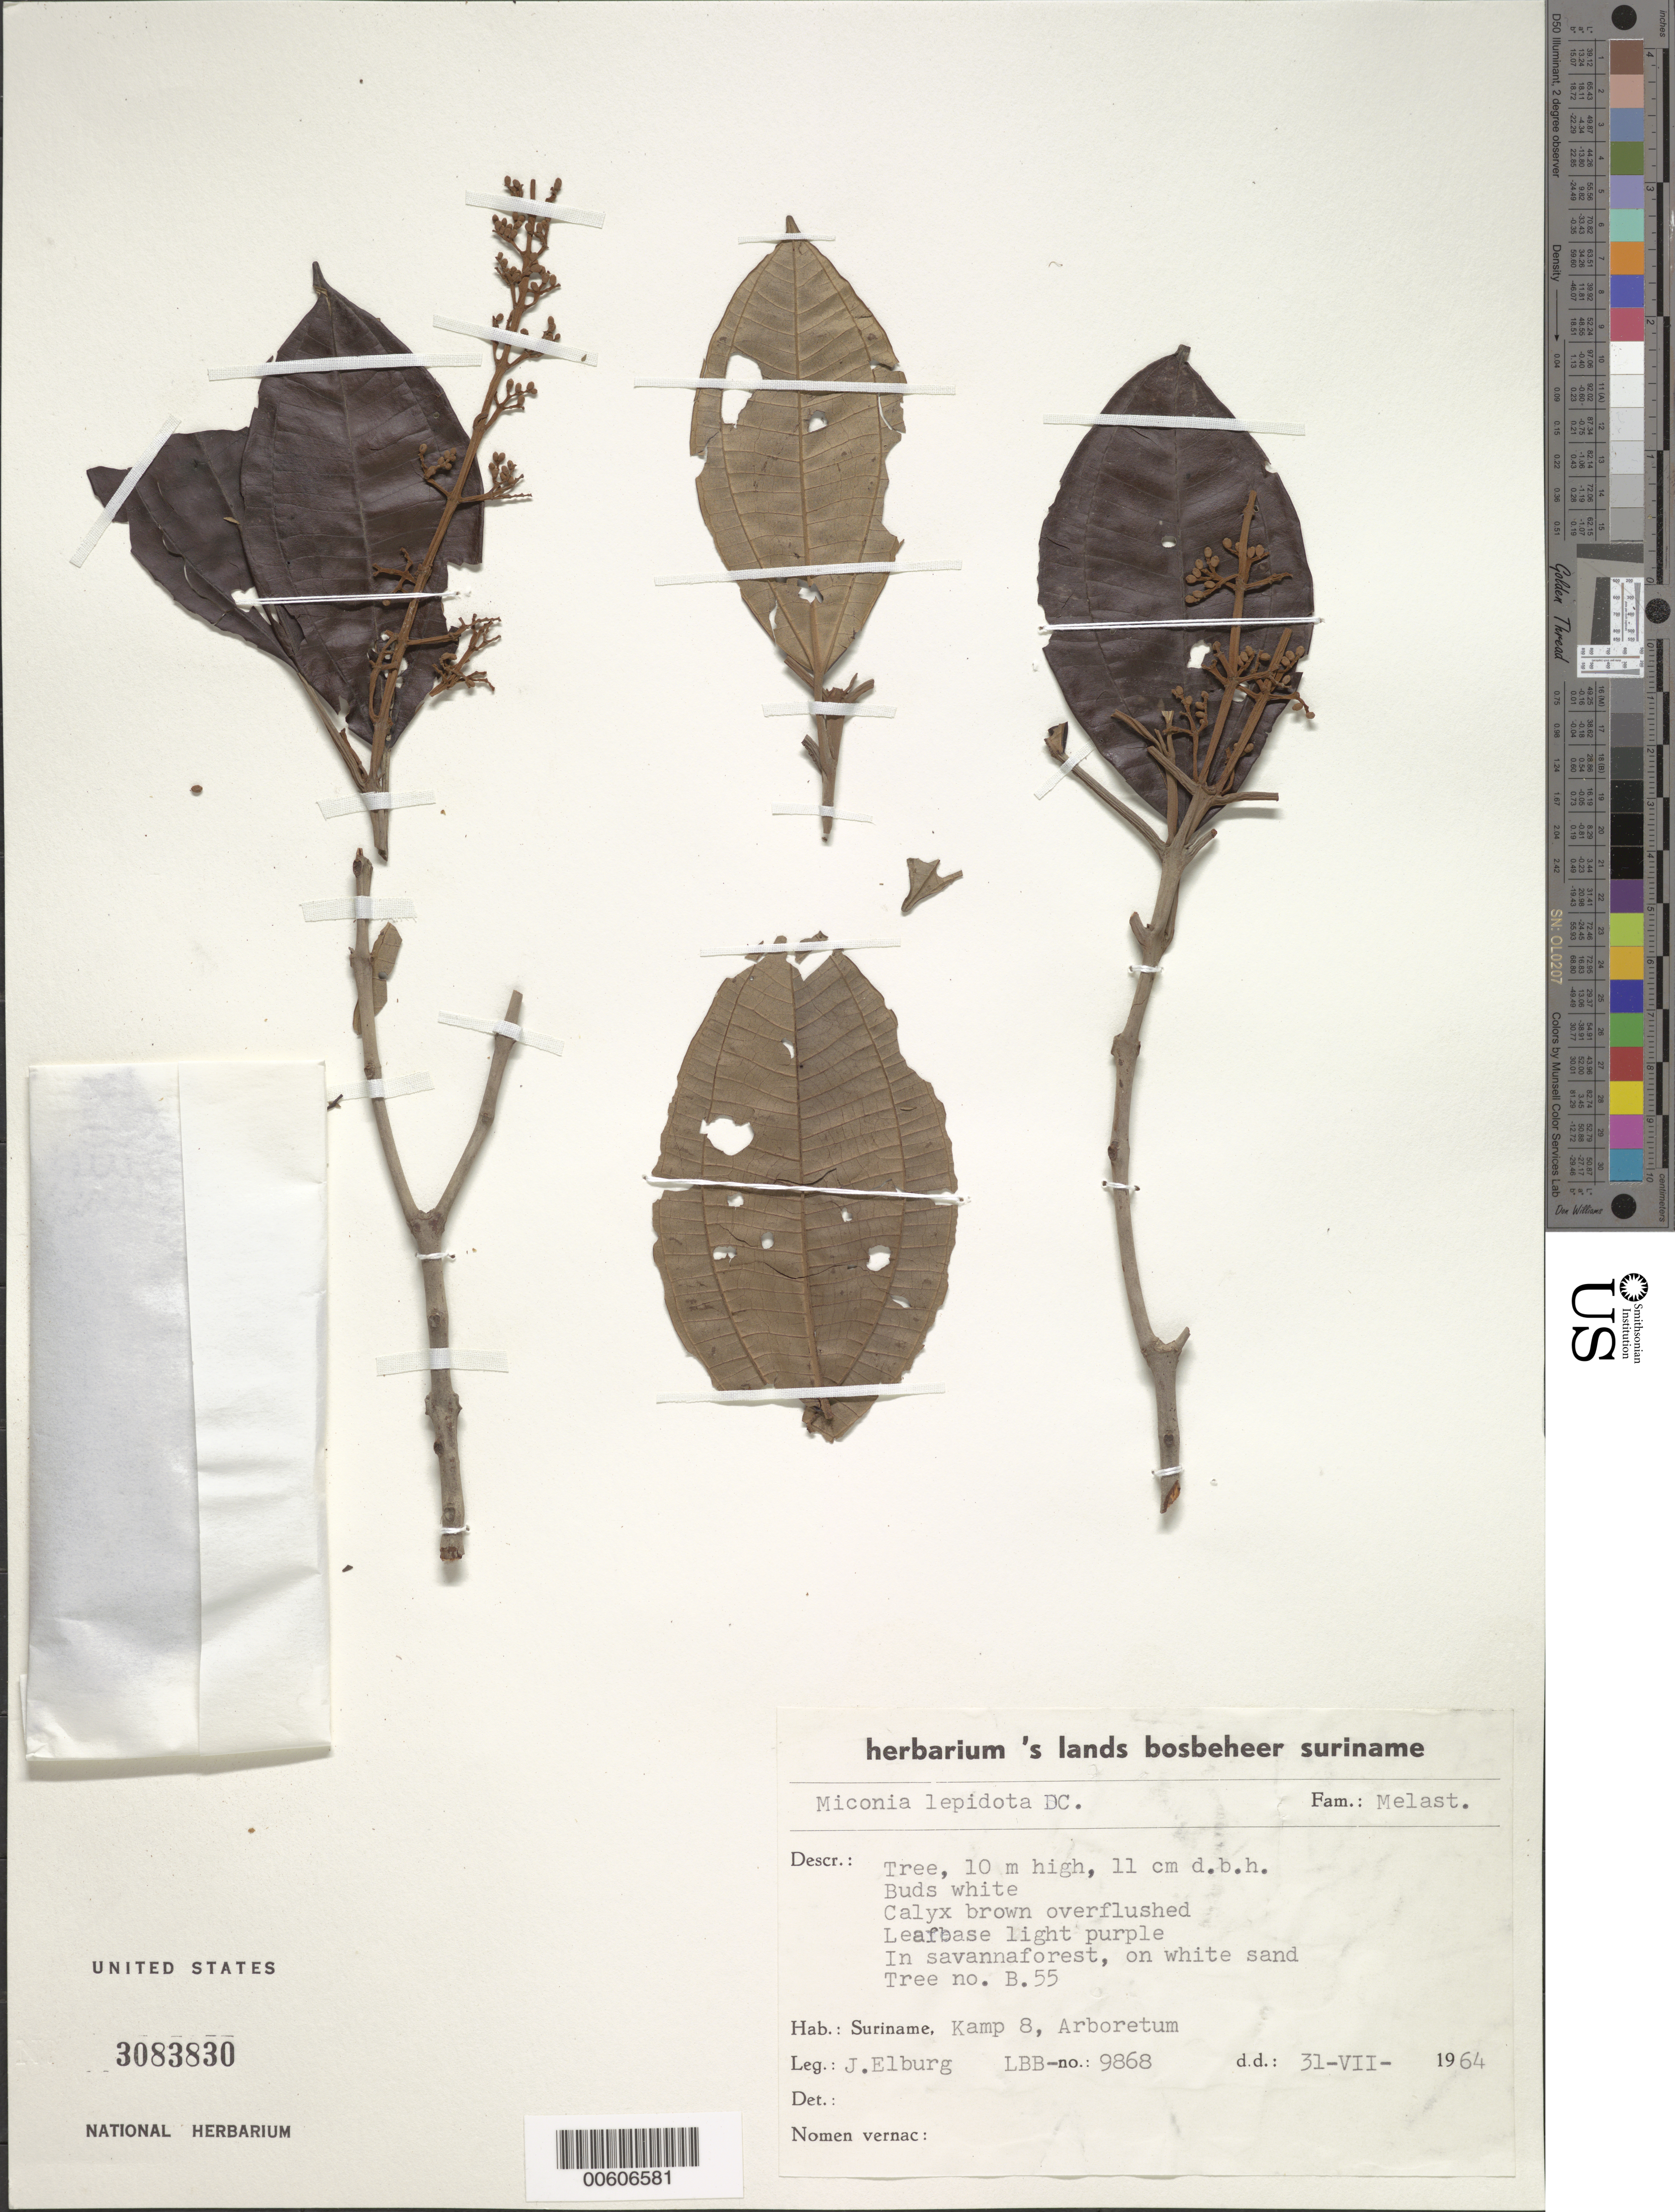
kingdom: Plantae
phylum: Tracheophyta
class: Magnoliopsida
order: Myrtales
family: Melastomataceae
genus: Miconia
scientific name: Miconia lepidota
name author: Schrank & Mart. ex DC.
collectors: J. Elburg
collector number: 9868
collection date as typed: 31-Jul-64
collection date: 1964-07-31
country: Suriname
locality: Jodensavanne-Mapane kreek area, Kamp 8, Arboretum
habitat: Savanna forest, on white sand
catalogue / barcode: US 3083830